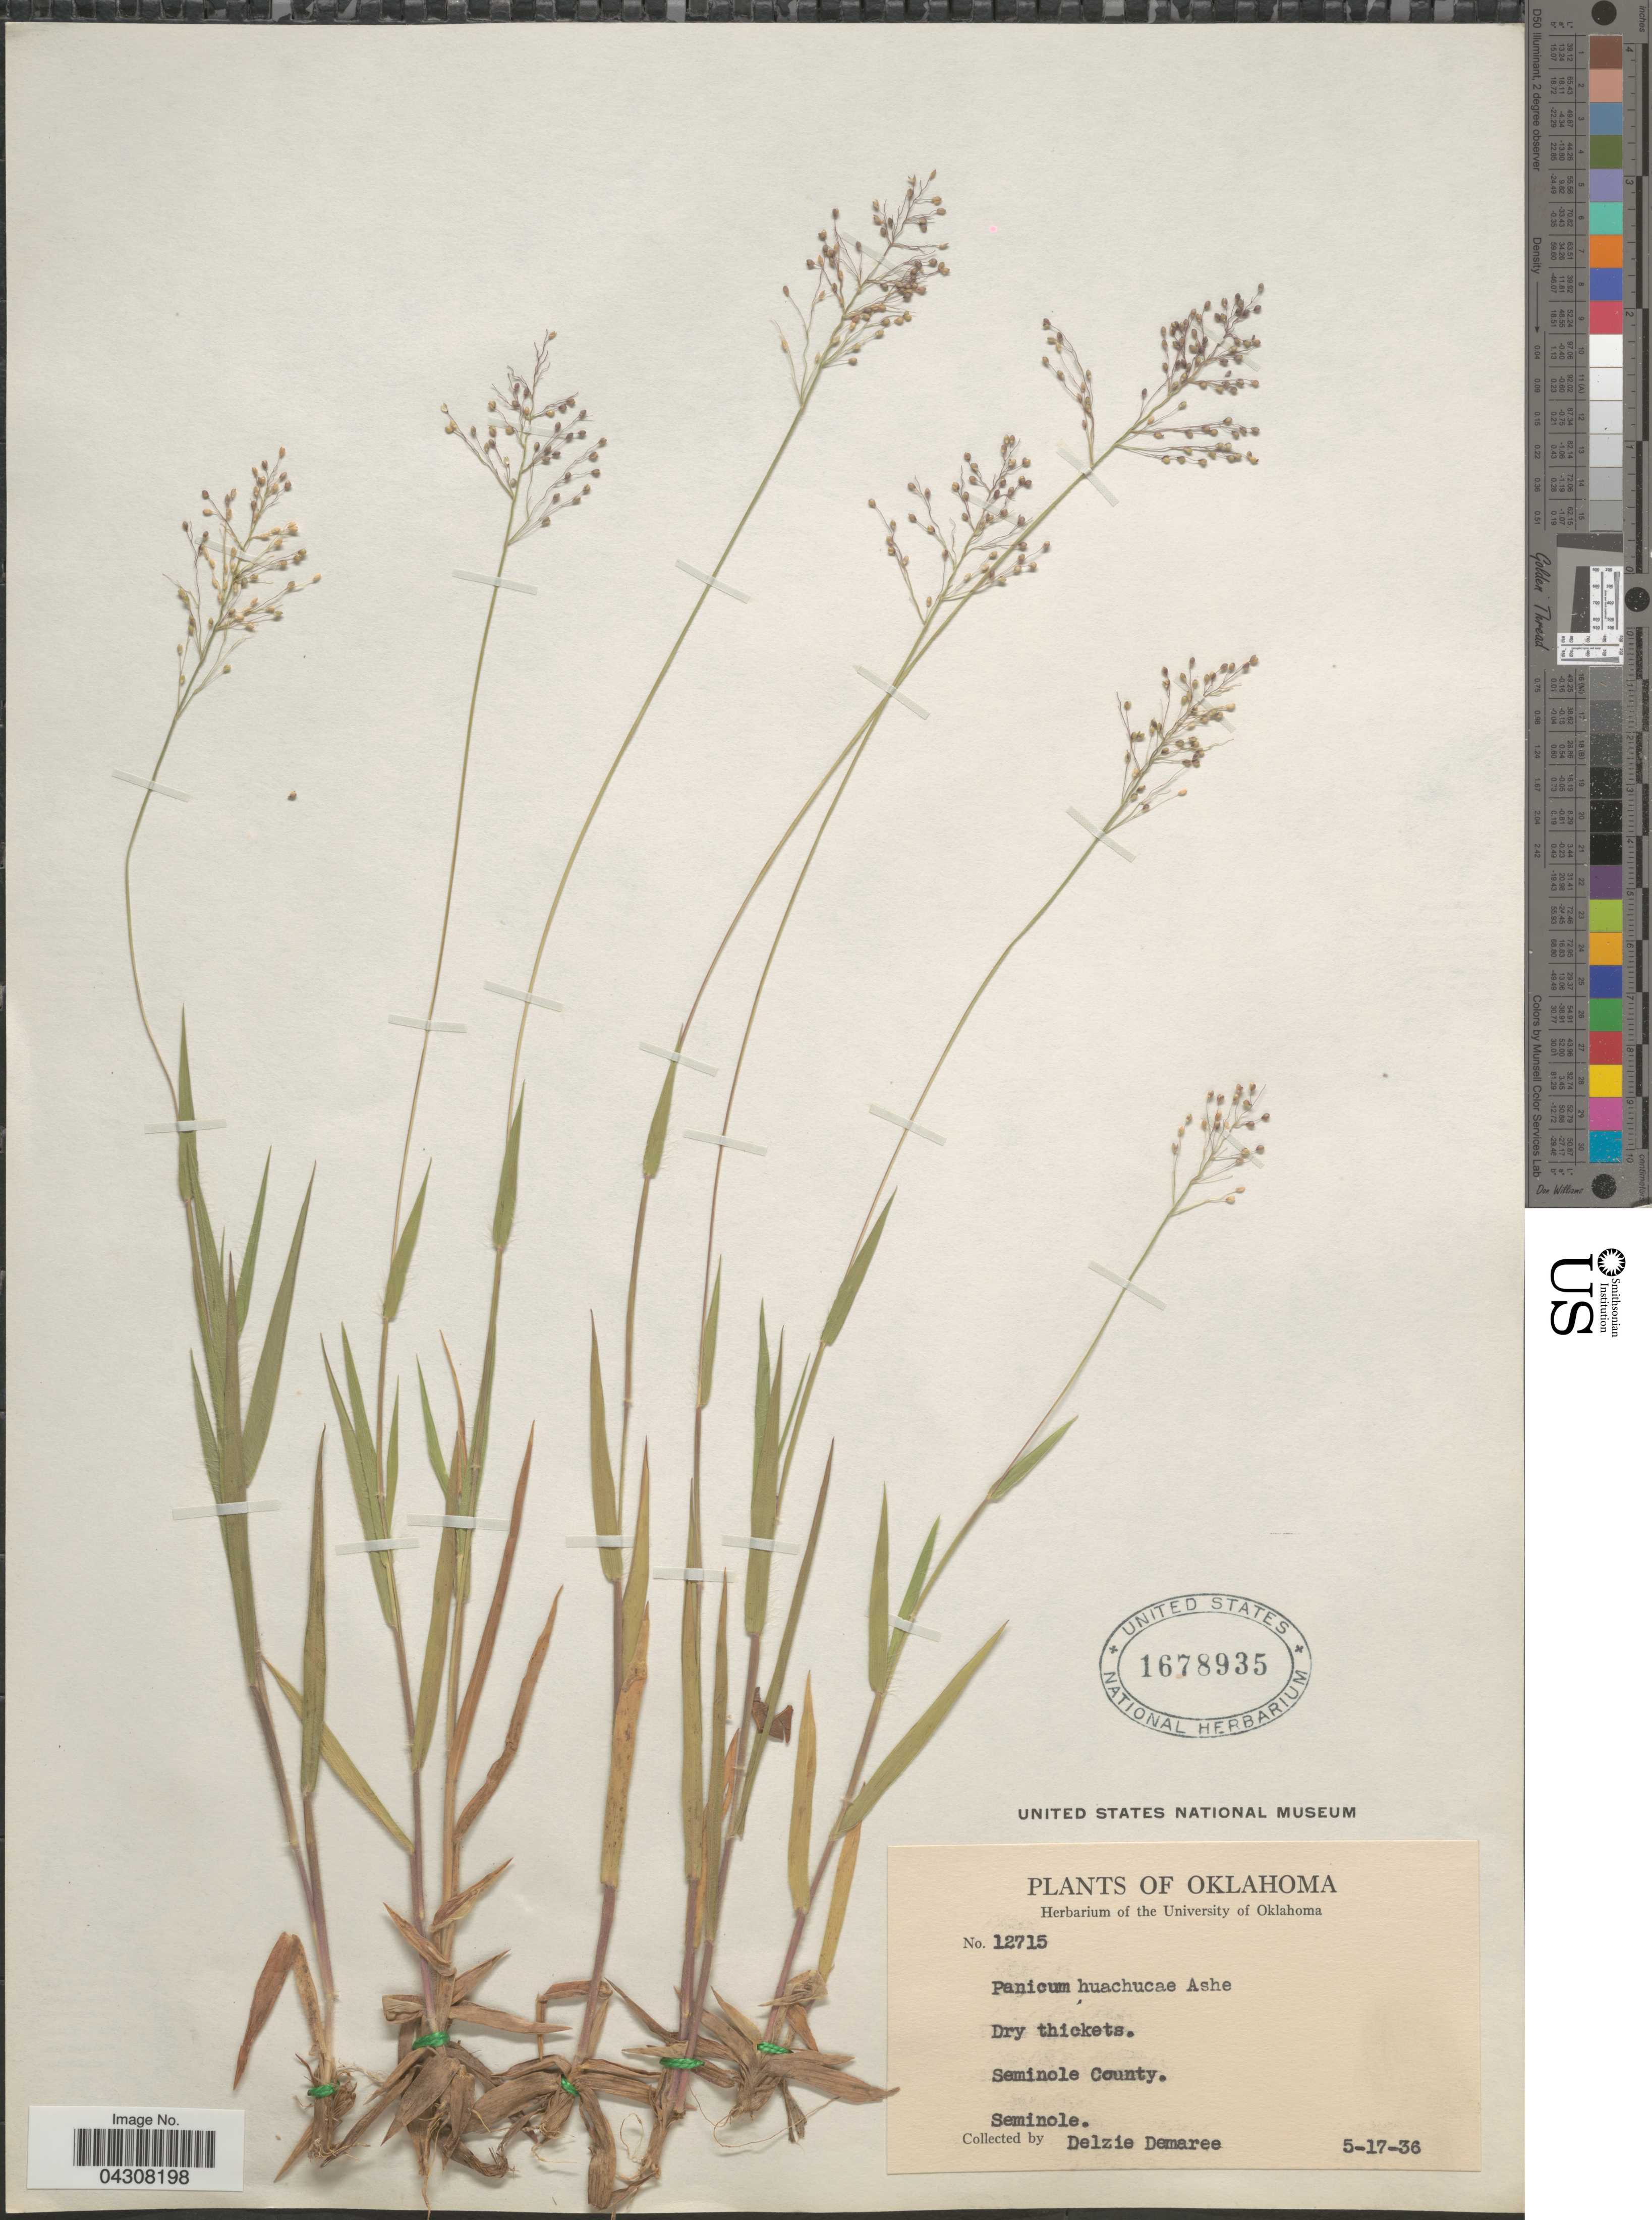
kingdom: Plantae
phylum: Tracheophyta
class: Liliopsida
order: Poales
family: Poaceae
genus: Dichanthelium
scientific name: Dichanthelium acuminatum var. acuminatum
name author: (Sw.) Gould & C.A. Clark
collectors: D. Demaree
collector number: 12715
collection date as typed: Transcribed d/m/y: 17/5/36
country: United States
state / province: Oklahoma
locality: Dry thickets. Seminole County. Seminole.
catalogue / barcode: US 1678935